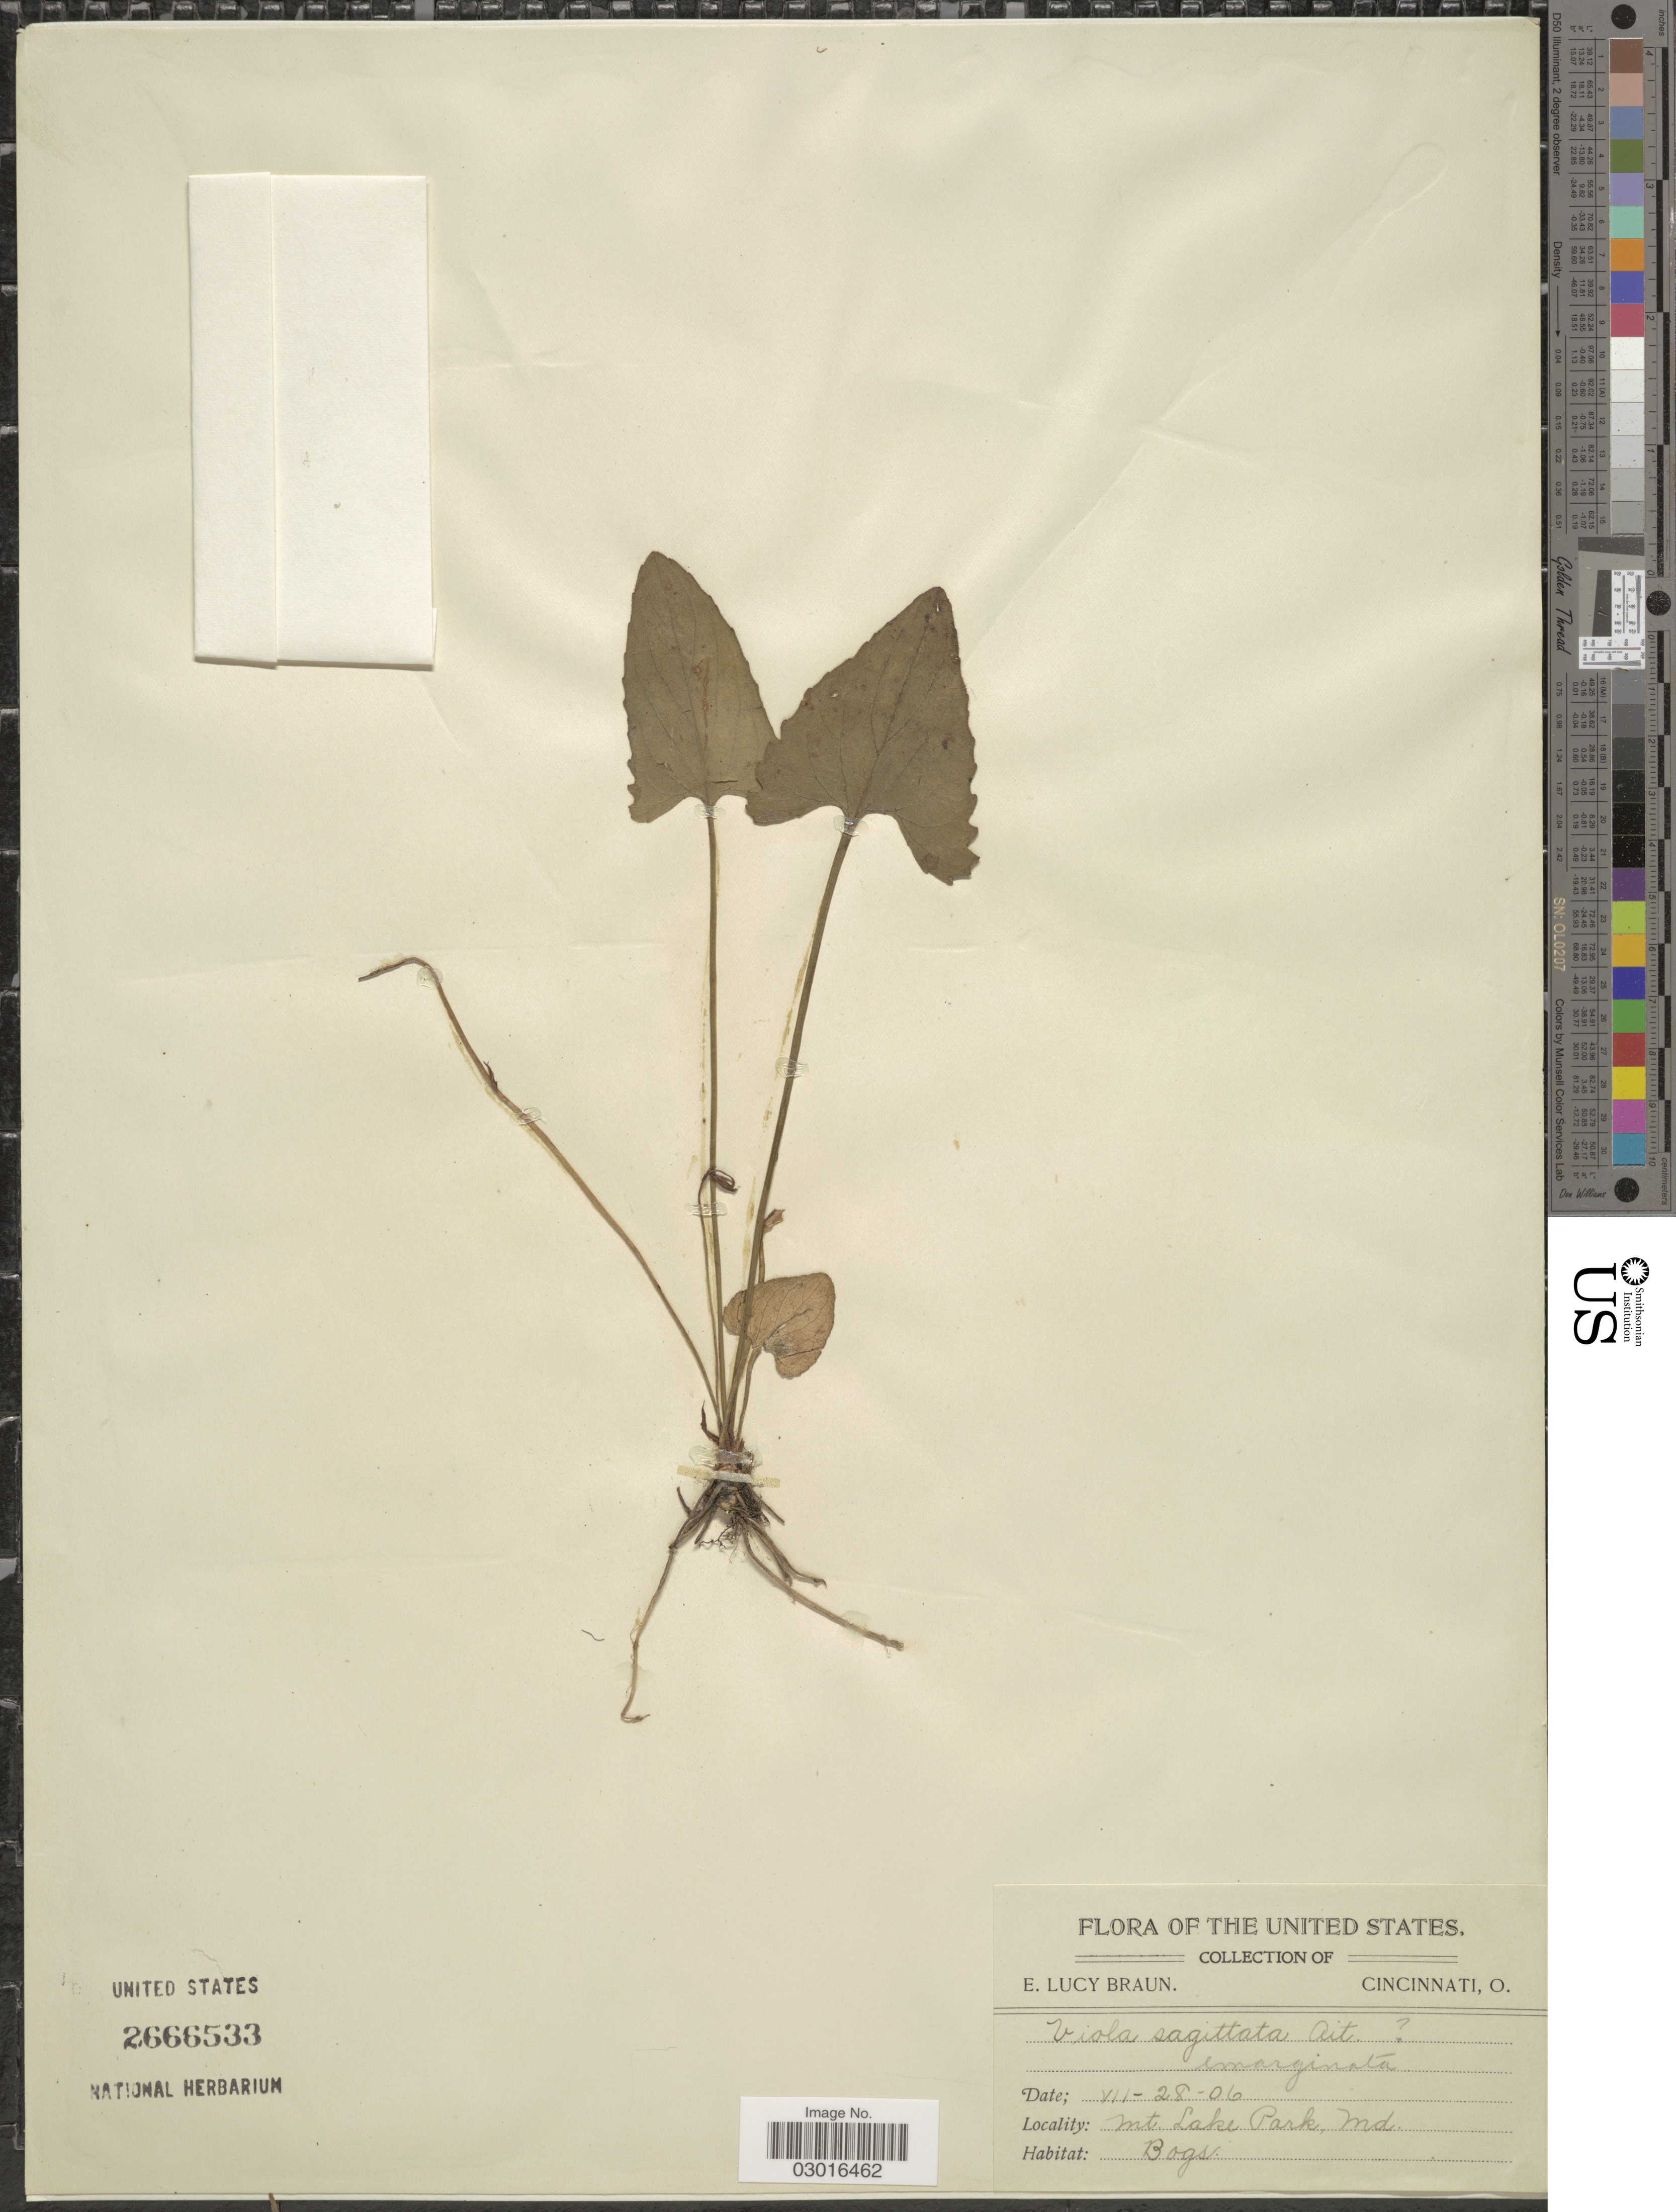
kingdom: Plantae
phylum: Tracheophyta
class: Magnoliopsida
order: Malpighiales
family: Violaceae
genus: Viola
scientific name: Viola sagittata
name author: Aiton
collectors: E. L. Braun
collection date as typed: Transcribed d/m/y: 28/7/6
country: United States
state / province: Maryland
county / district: Garrett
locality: Mt. Lake Park, Md.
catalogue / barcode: US 2666533